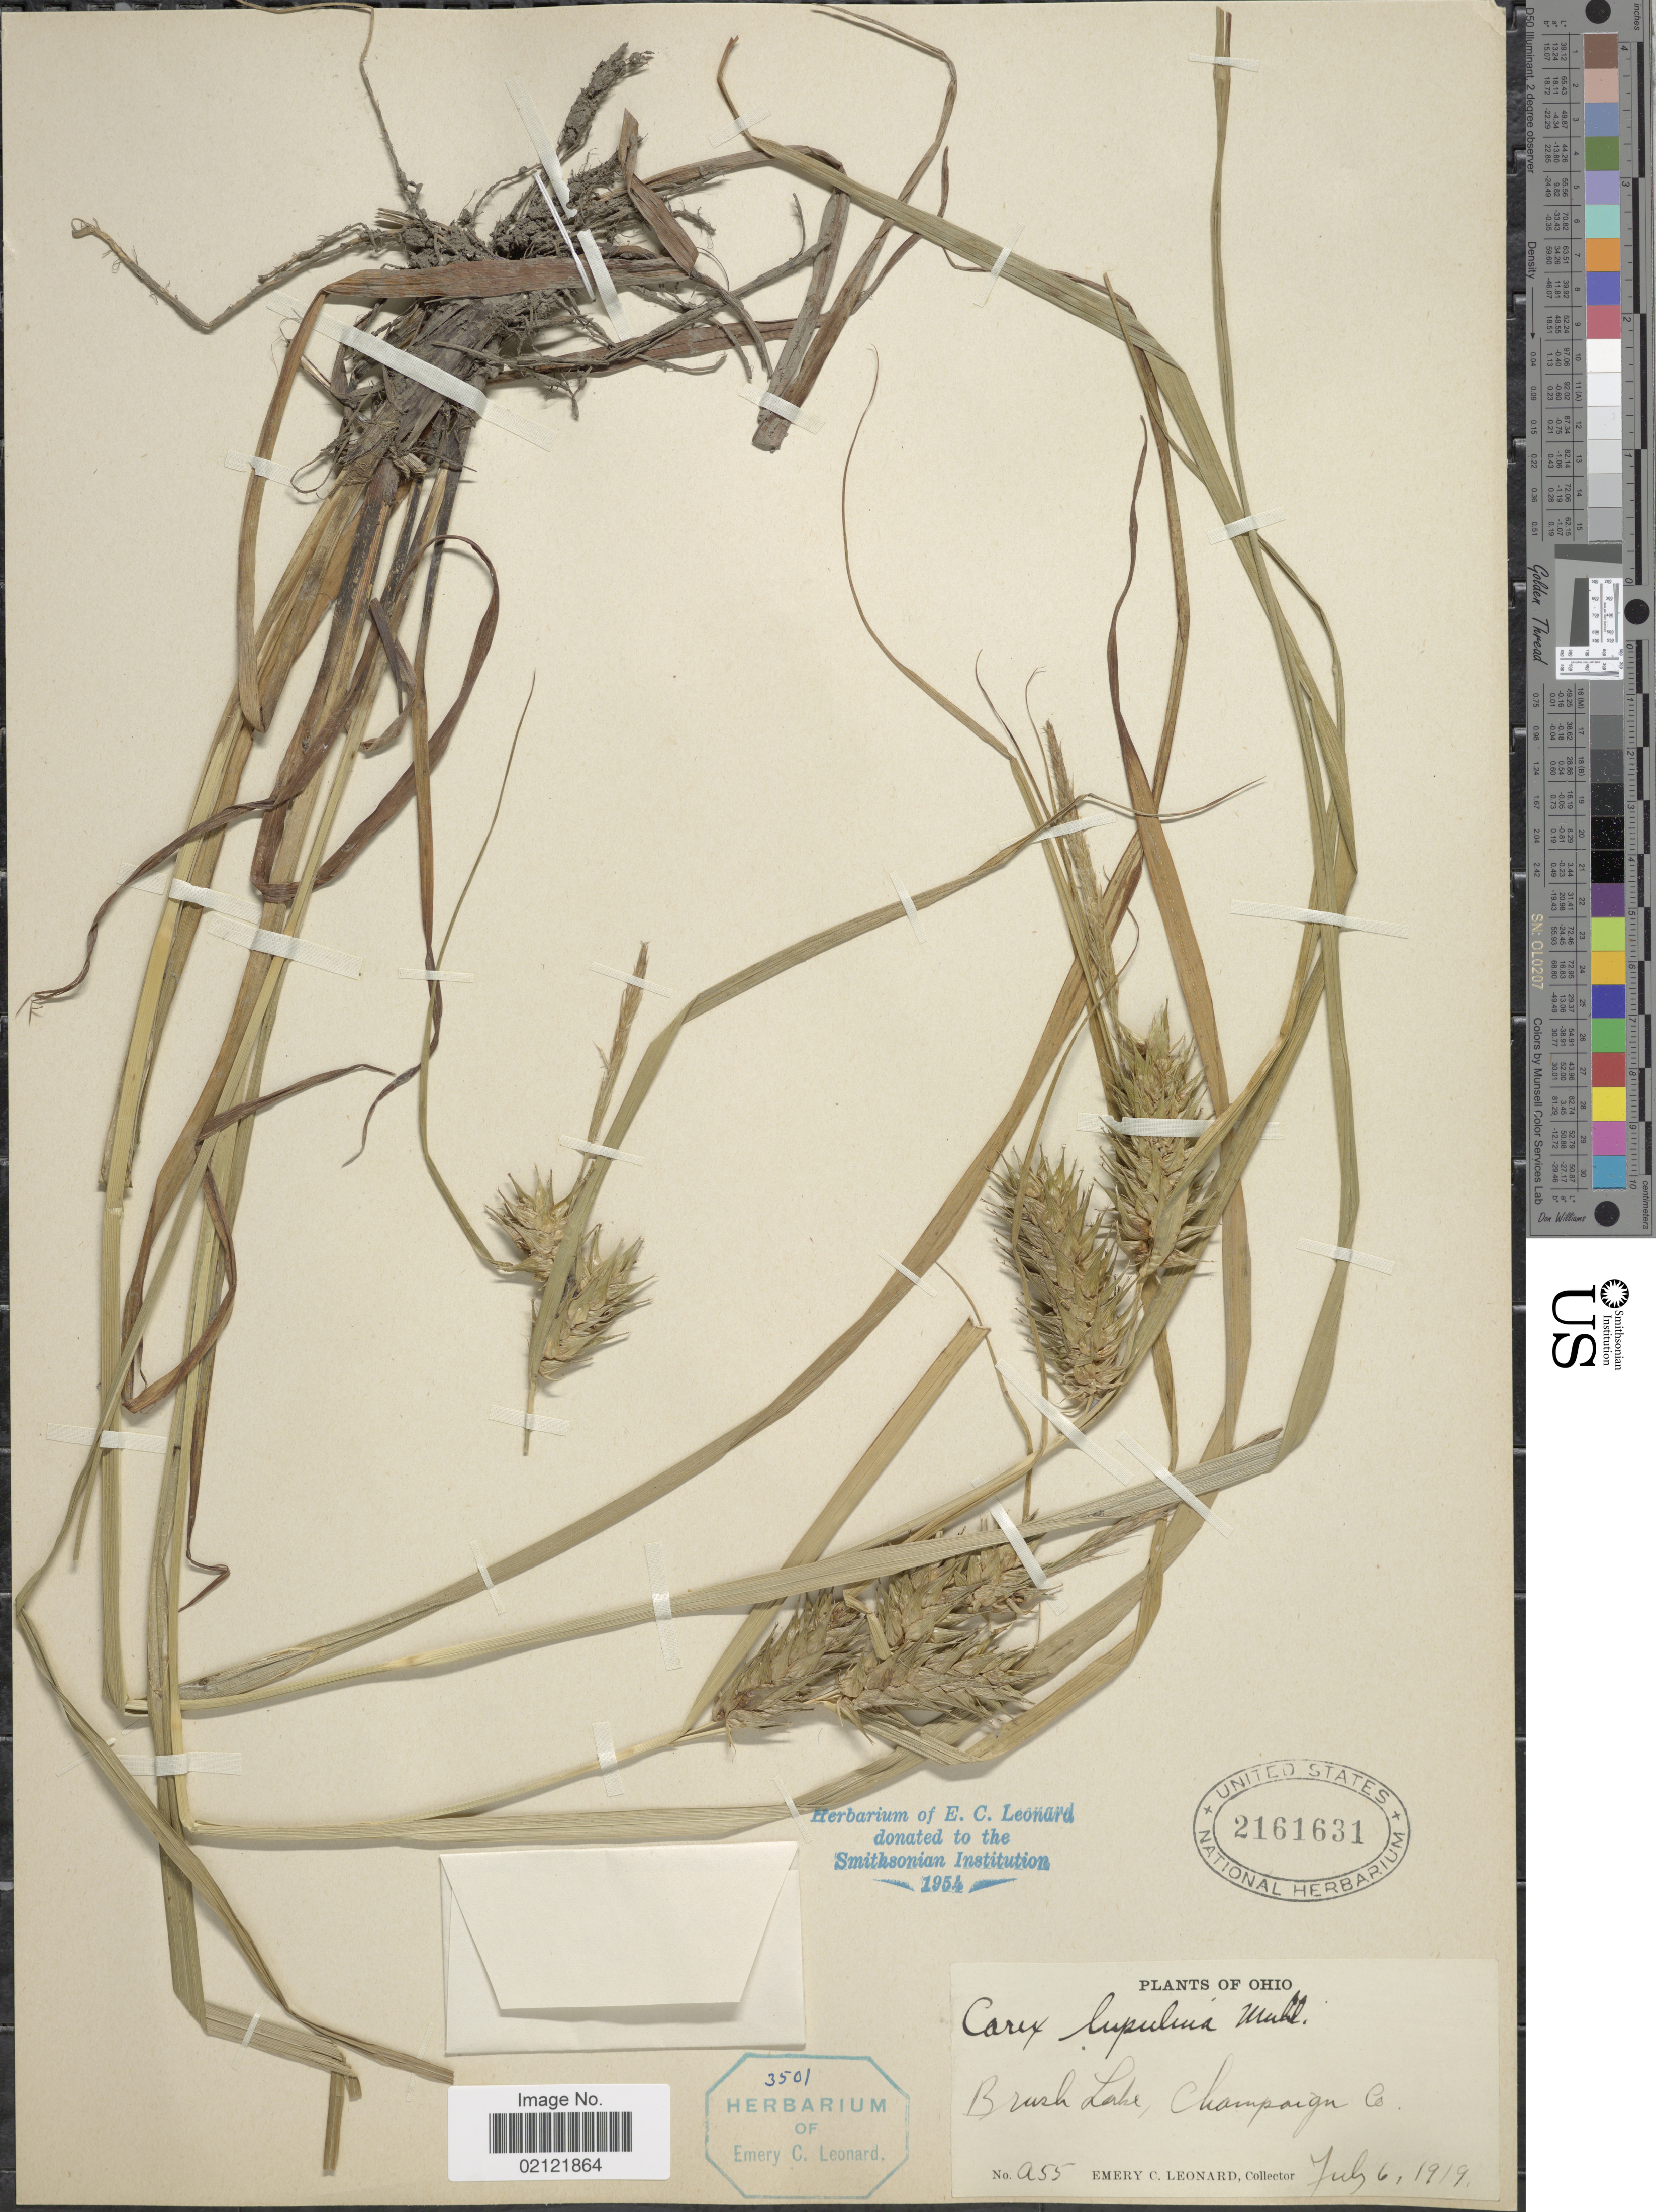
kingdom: Plantae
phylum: Tracheophyta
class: Liliopsida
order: Poales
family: Cyperaceae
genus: Carex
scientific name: Carex lupulina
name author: Muhl. ex Willd.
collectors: E. C. Leonard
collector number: a55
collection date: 1919-07-06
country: United States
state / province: Ohio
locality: Brush Lake, Champaign Co.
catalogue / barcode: US 2161631